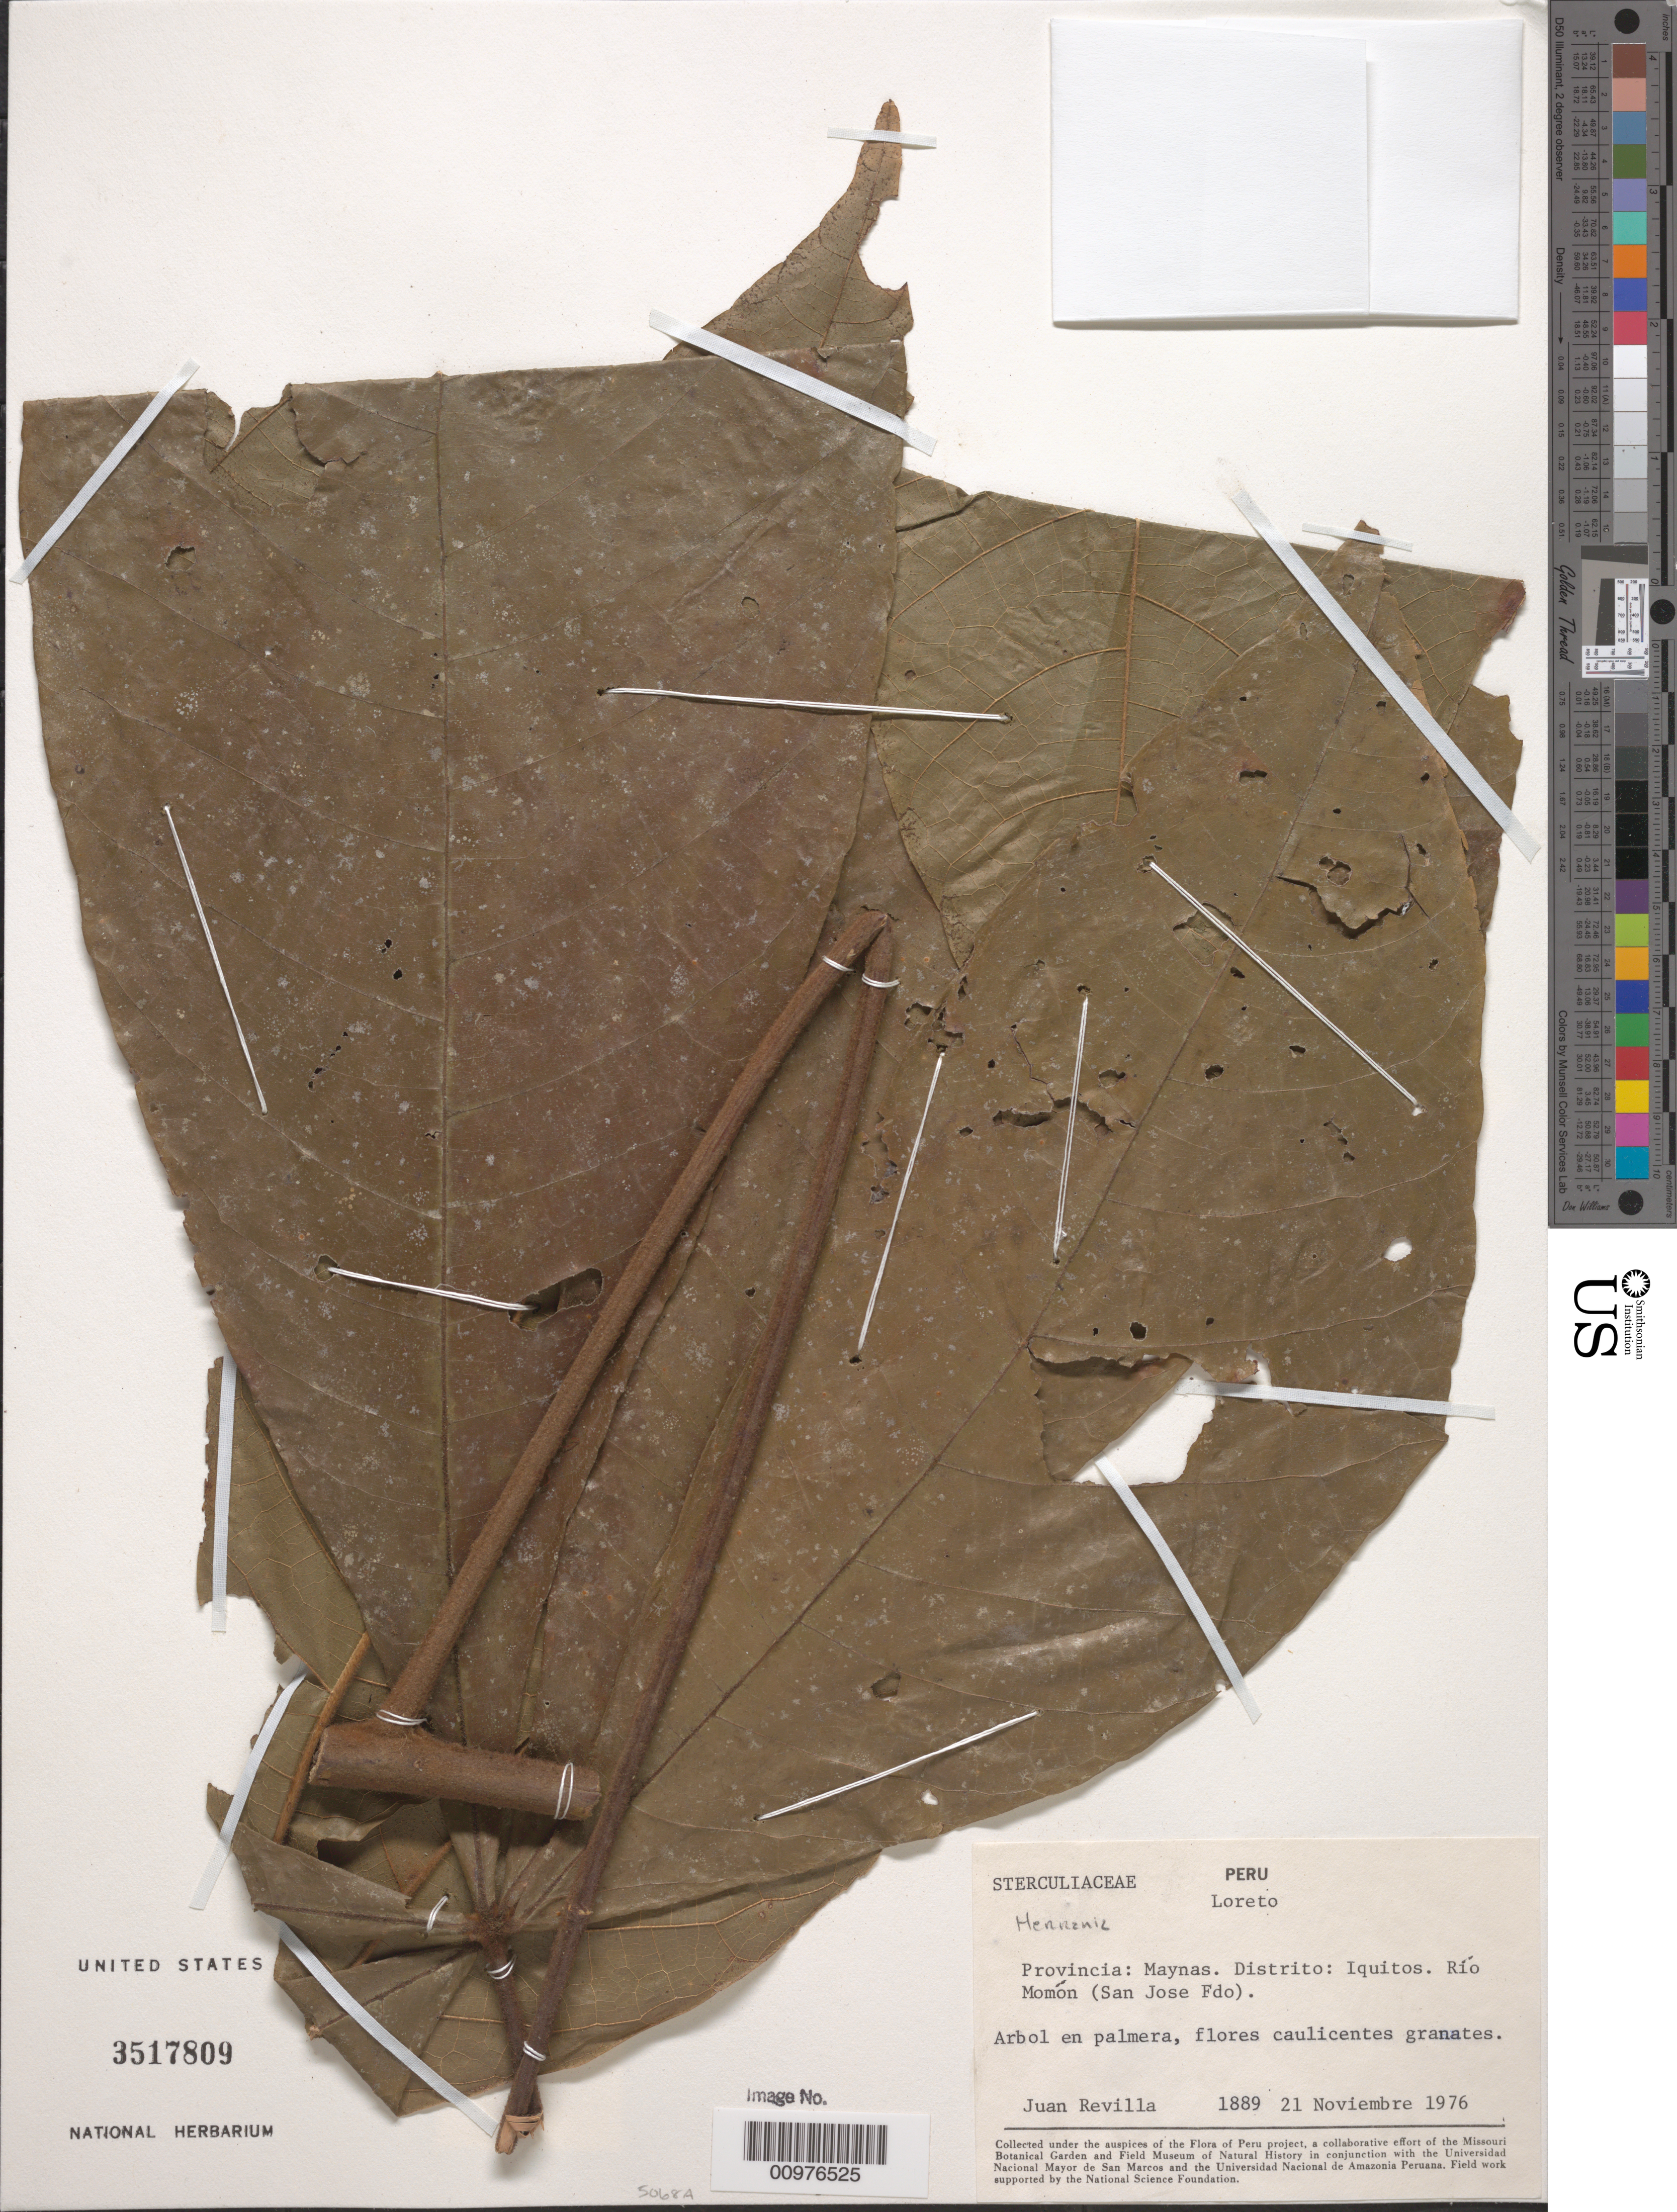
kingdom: Plantae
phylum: Tracheophyta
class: Magnoliopsida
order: Malvales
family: Malvaceae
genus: Herrania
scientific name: Herrania sp.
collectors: J. Revilla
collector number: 1889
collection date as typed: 21 Nov 1976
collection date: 1976-11-21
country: Peru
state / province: Loreto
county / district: Maynas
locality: Distrito: Iquitos. Ríos Momón (San Jose Fdo).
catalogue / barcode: US 3517809